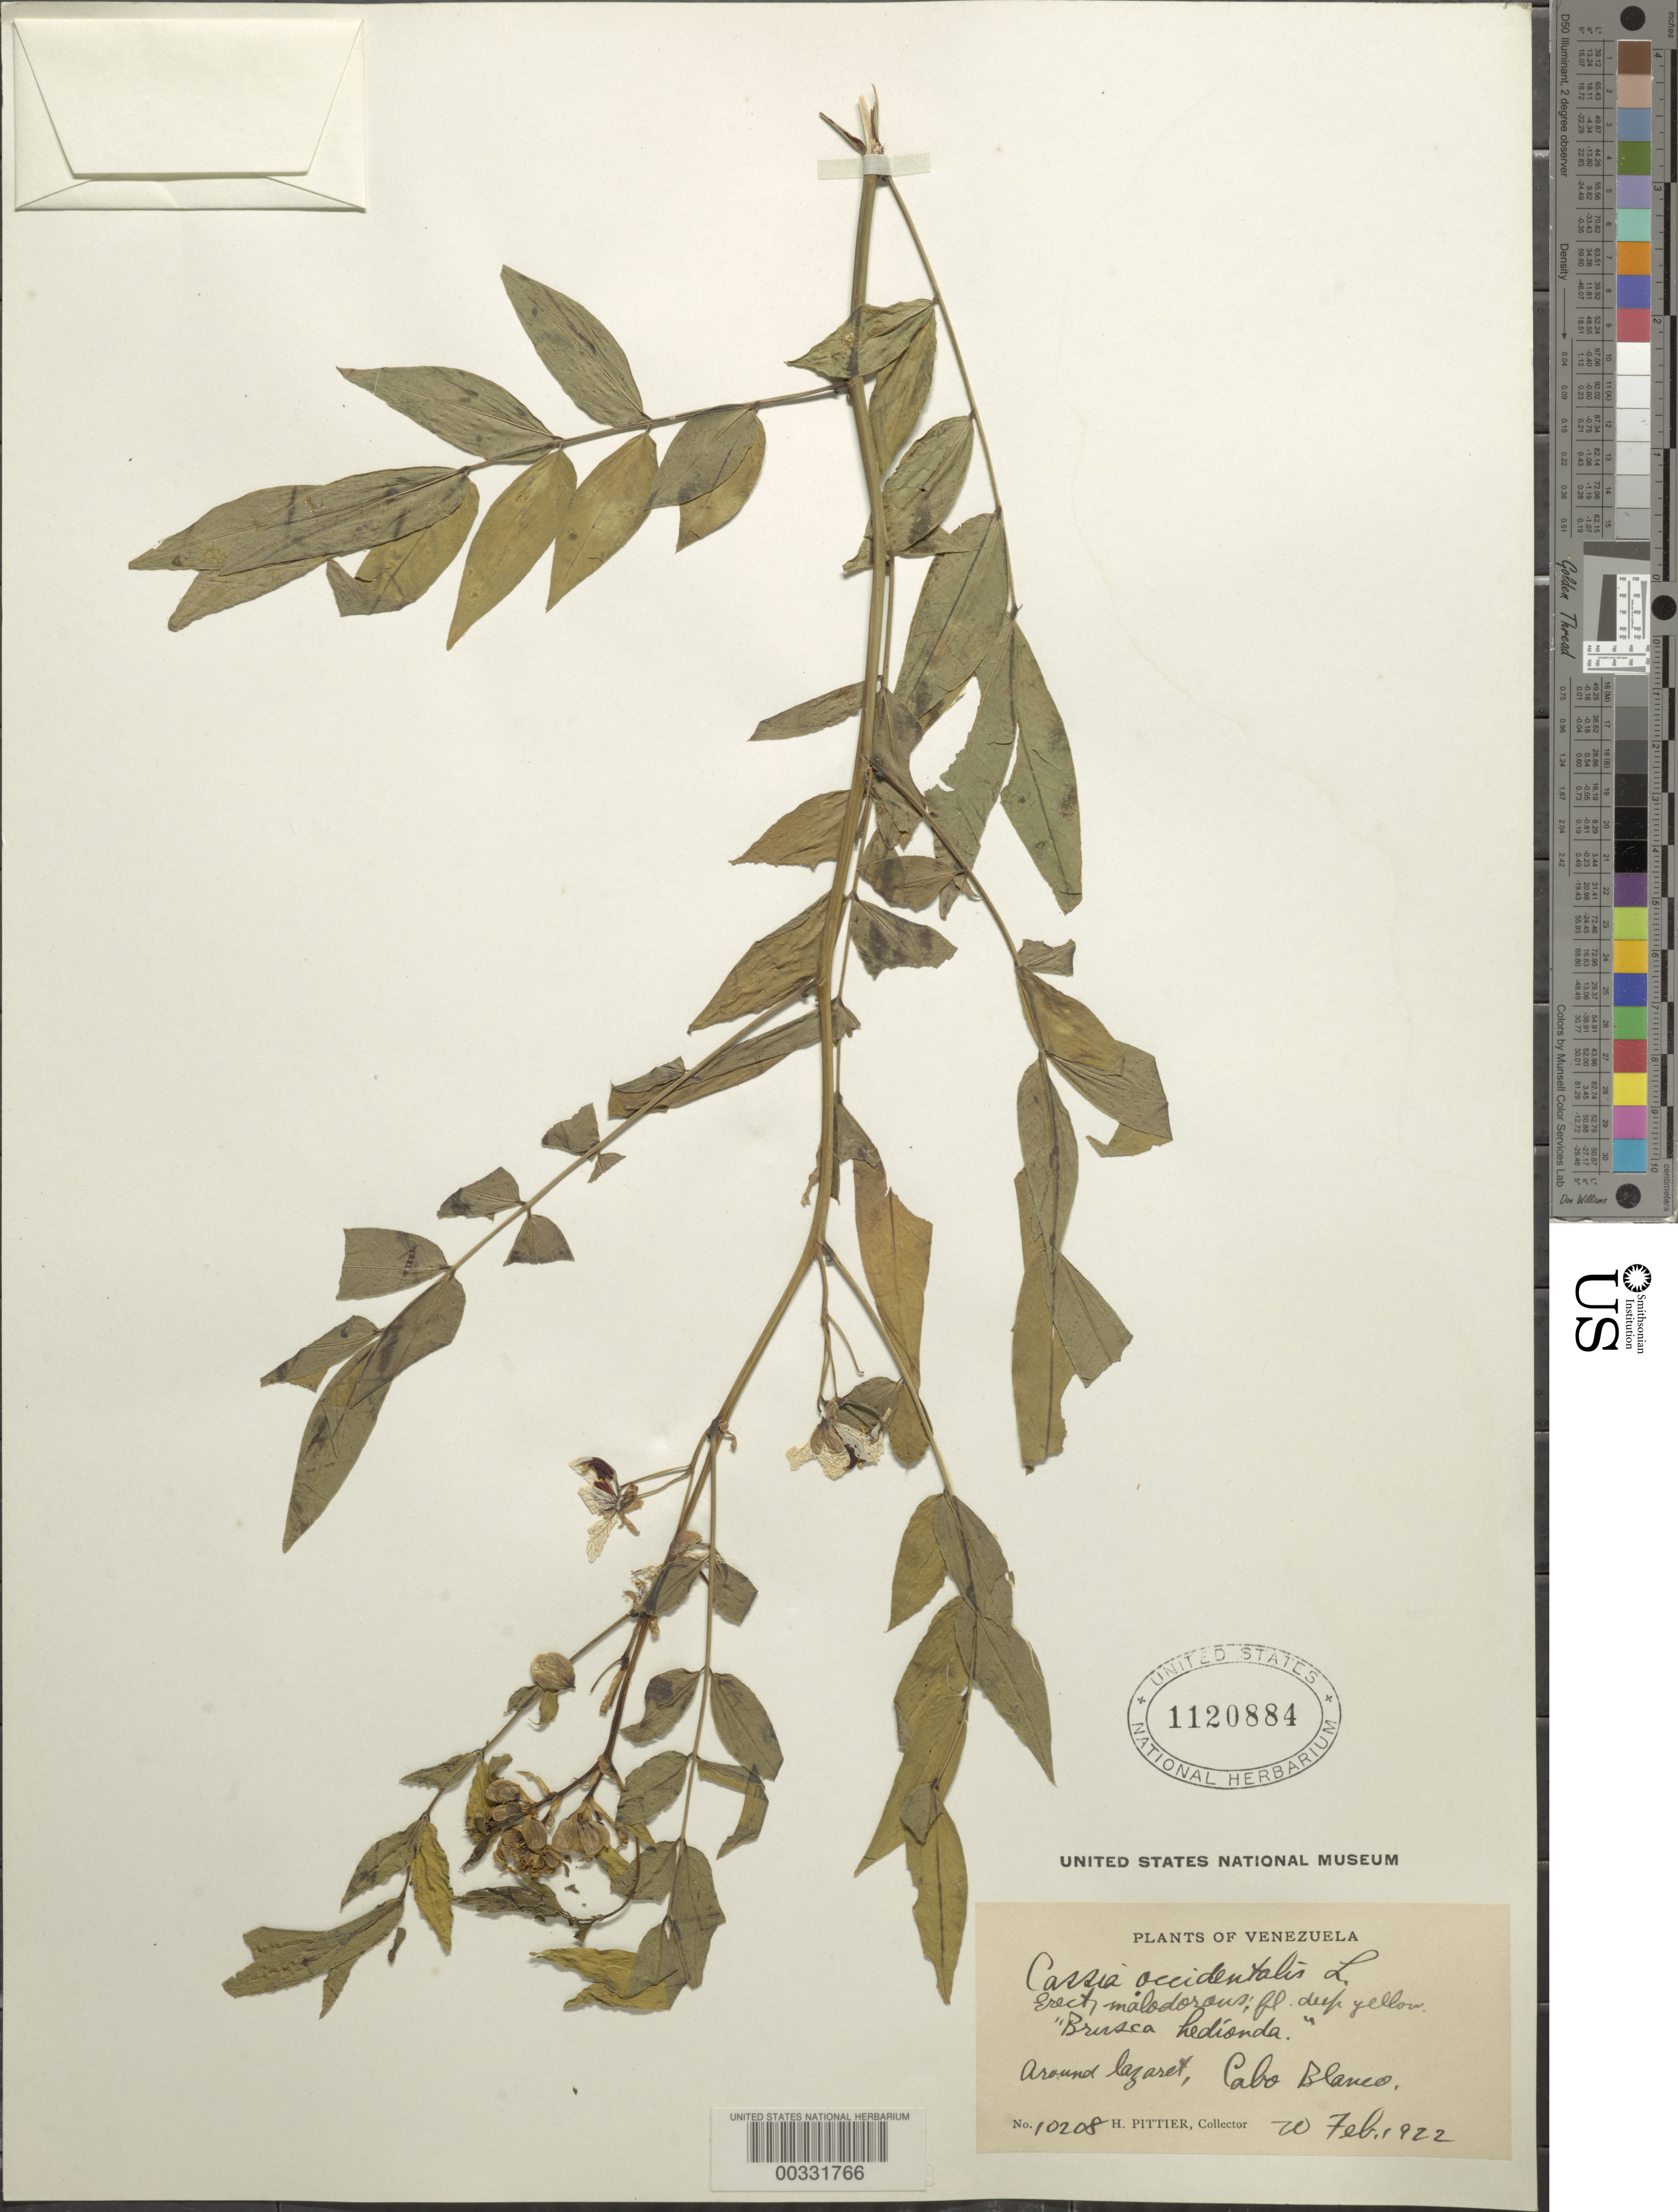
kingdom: Plantae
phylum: Tracheophyta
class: Magnoliopsida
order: Fabales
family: Fabaceae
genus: Senna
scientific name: Senna occidentalis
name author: (L.) Link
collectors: H. F. Pittier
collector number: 10208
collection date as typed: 20 Feb 1922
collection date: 1922-02-20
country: Venezuela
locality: Around lazaret, cabo blanco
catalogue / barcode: US 1120884